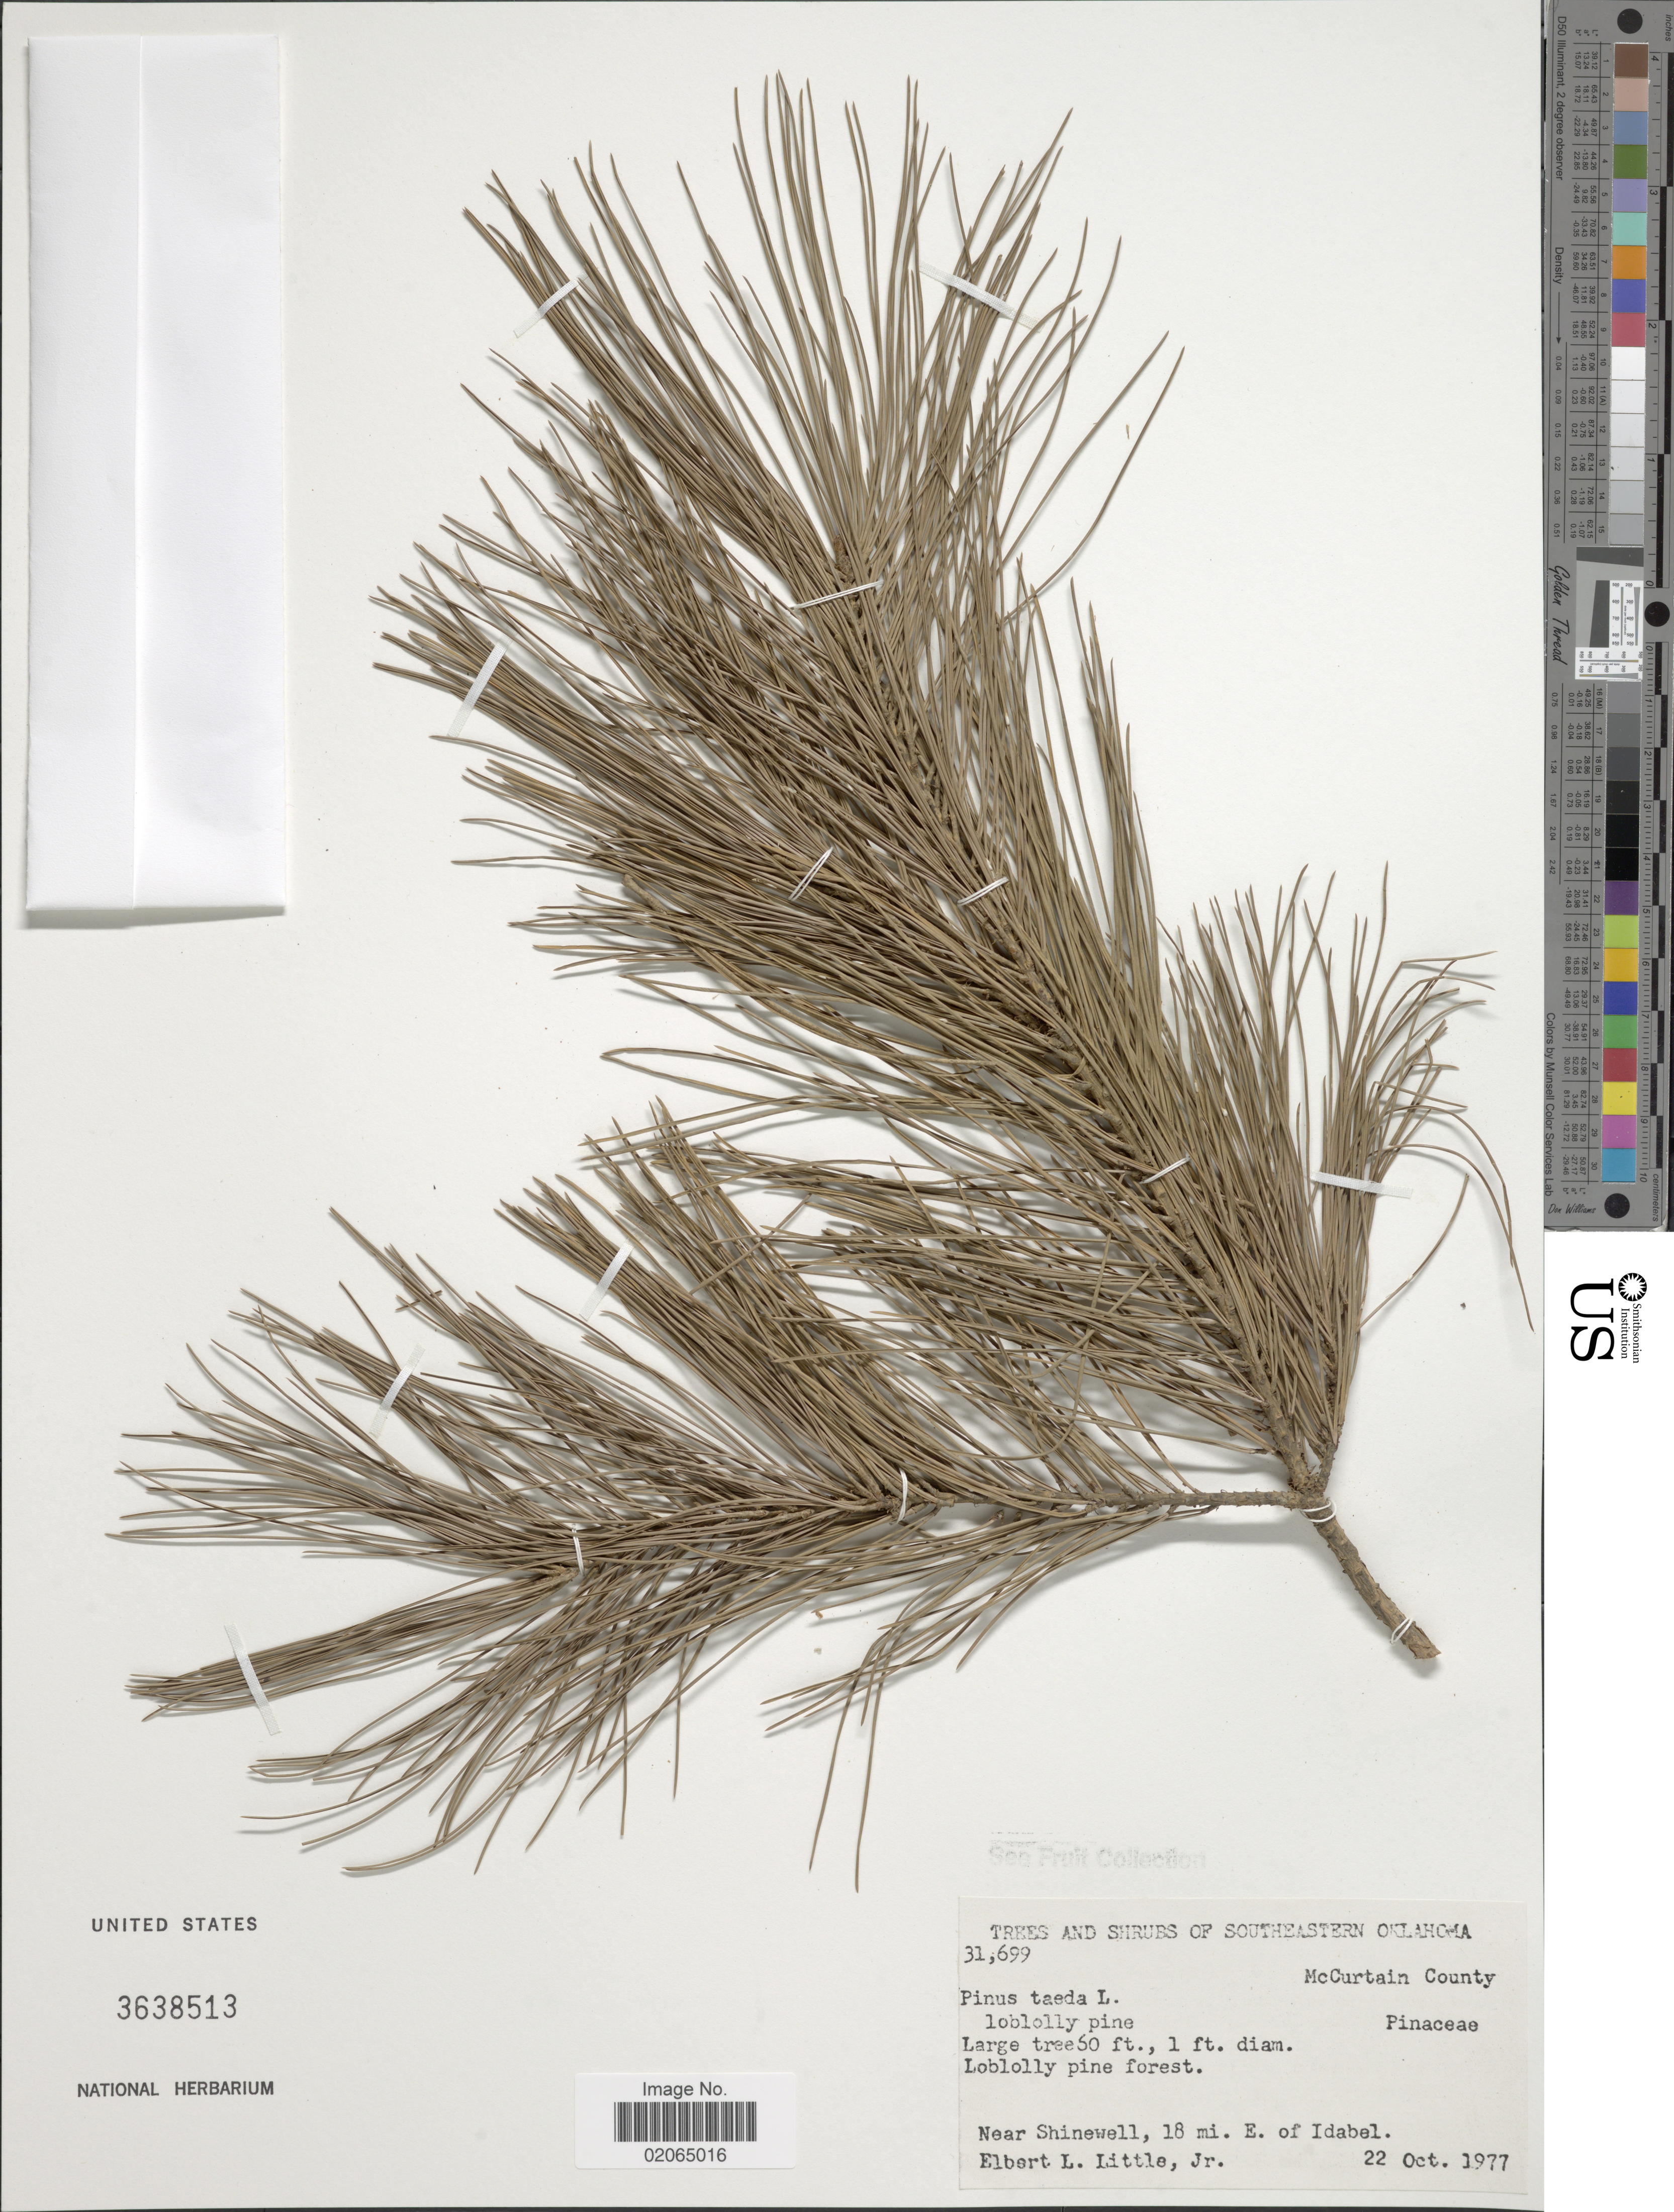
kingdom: Plantae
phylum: Tracheophyta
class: Pinopsida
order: Pinales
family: Pinaceae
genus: Pinus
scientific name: Pinus taeda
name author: L.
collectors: E. L. Little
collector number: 31699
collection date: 1977-10-22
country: United States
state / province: Oklahoma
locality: Southeastern Oklahoma, McCurtain County, Loblolly Pine forest, near Shinewell, 18 mi. E of Idabel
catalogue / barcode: US 3638513